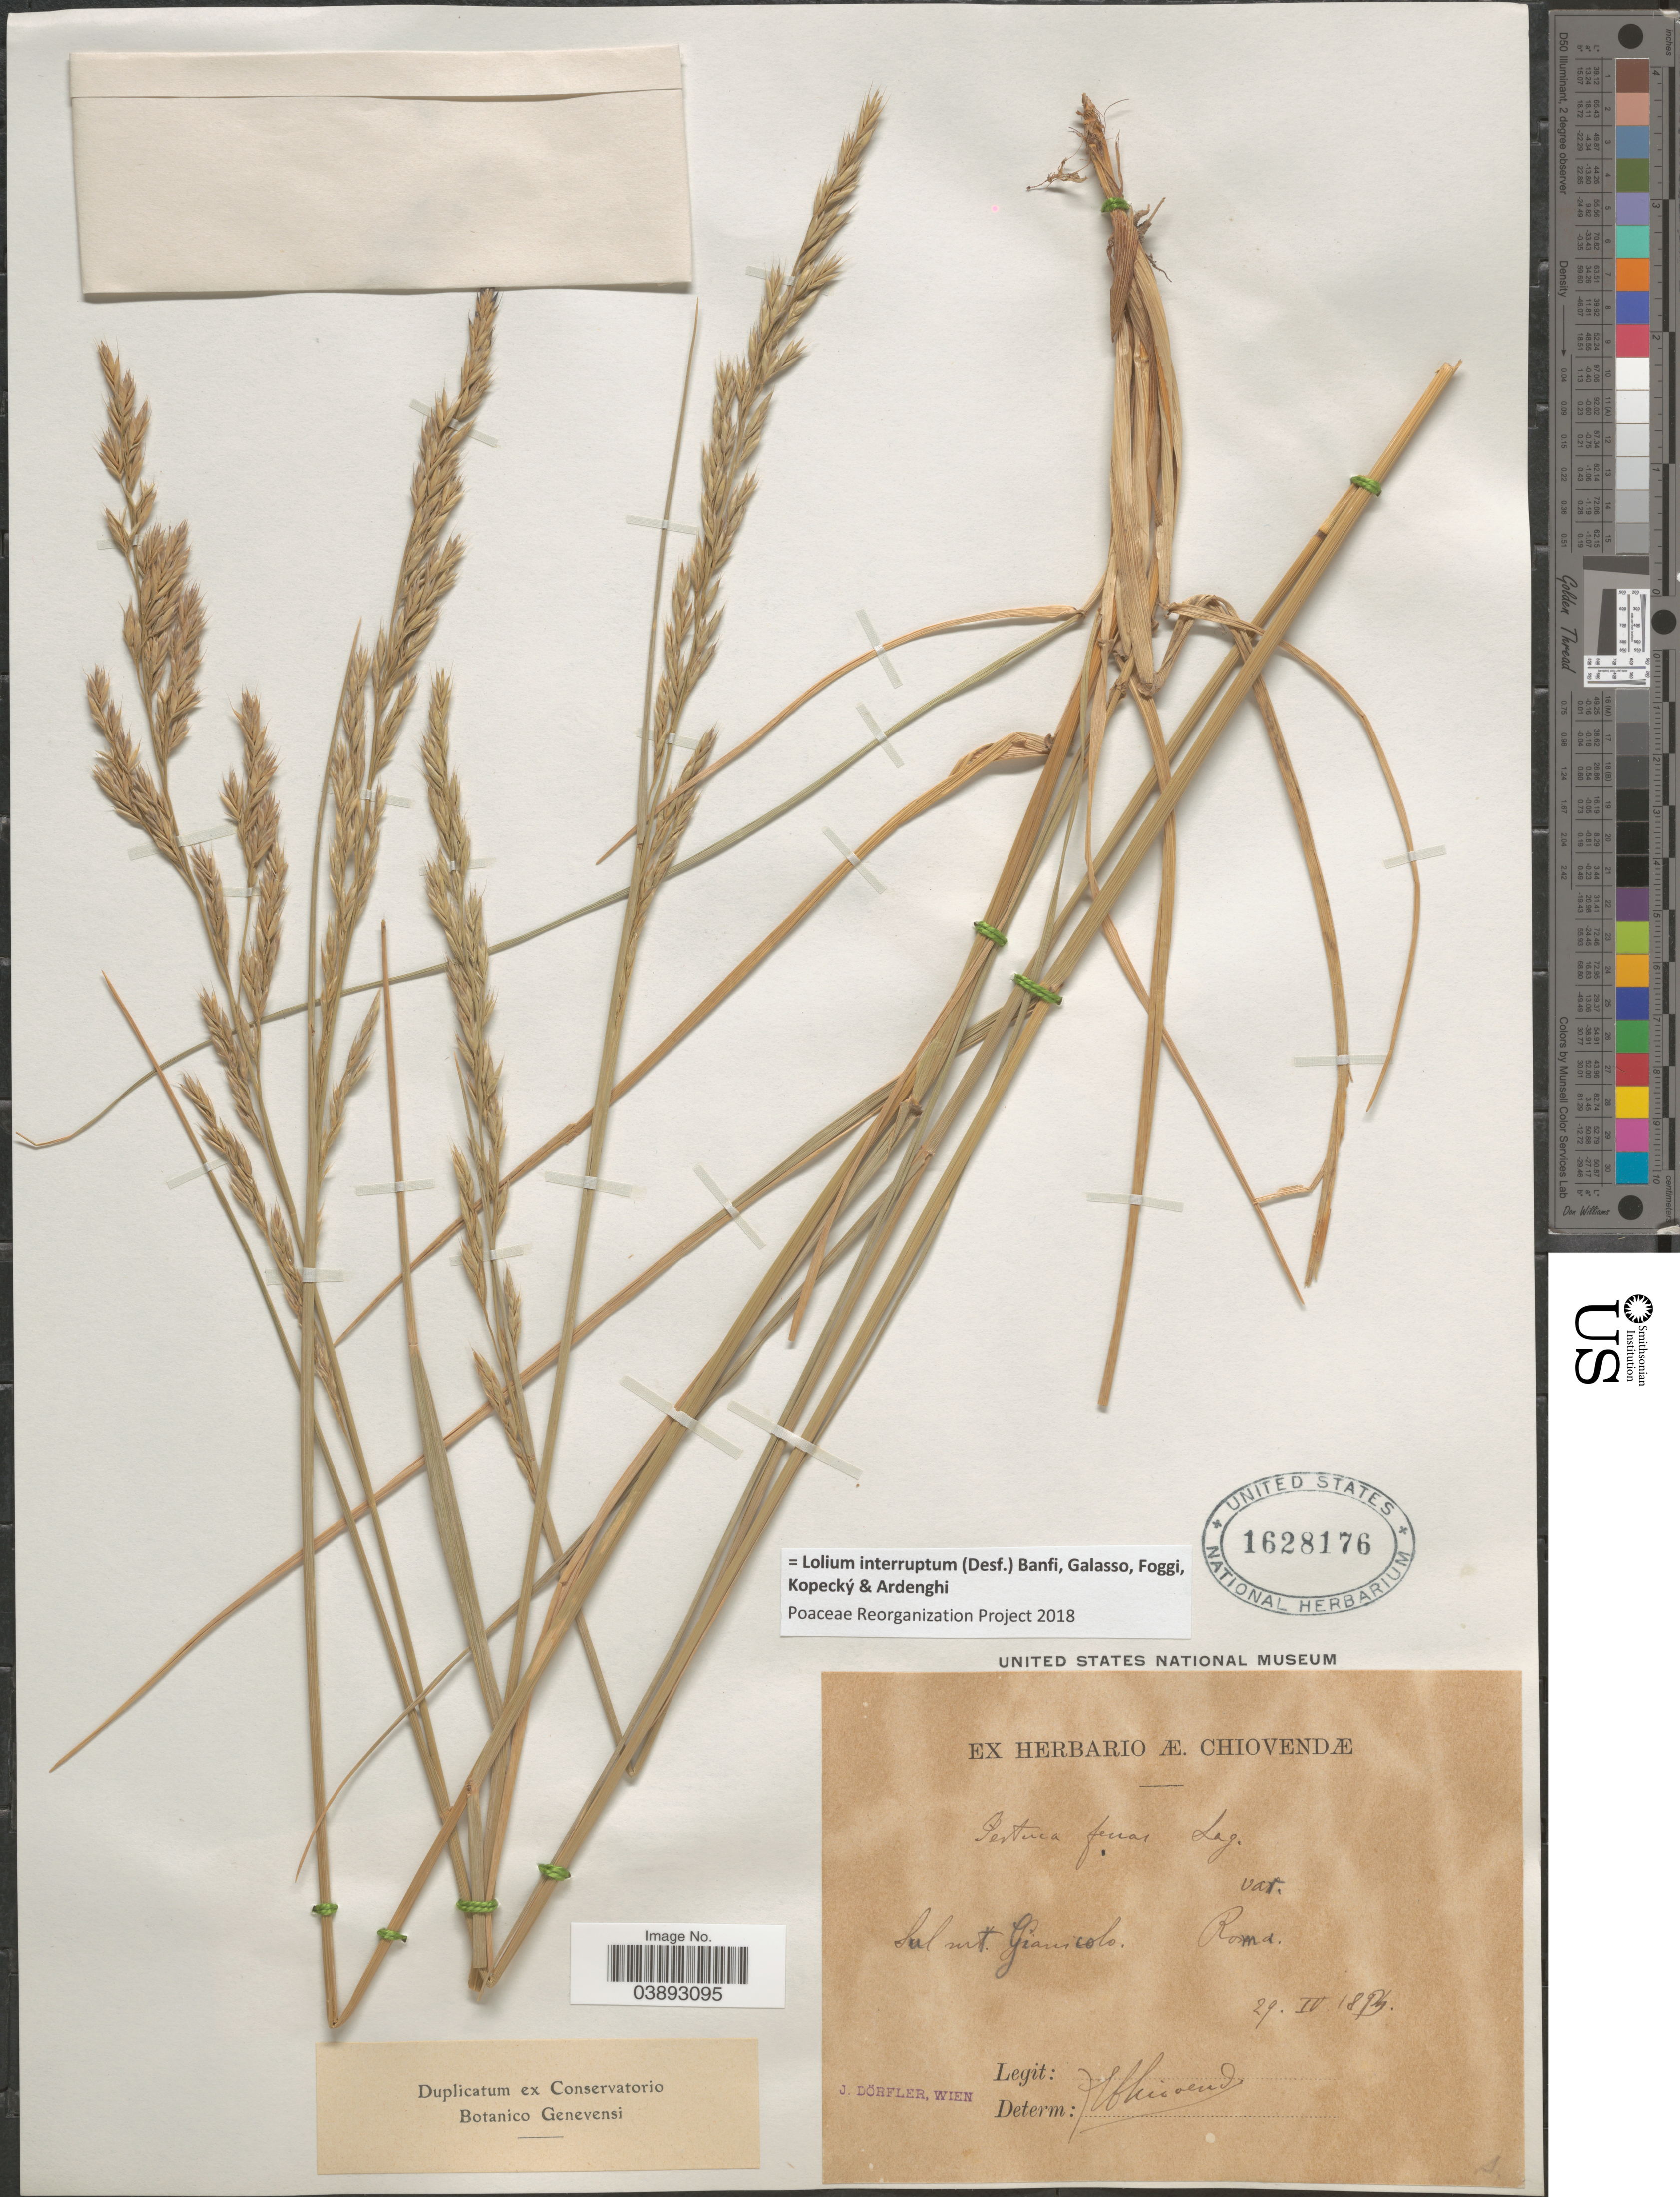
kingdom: Plantae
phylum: Tracheophyta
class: Liliopsida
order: Poales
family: Poaceae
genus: Lolium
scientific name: Lolium interruptum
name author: (Desf.) Banfi et al.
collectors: E. Chiovenda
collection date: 1893-04-29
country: Italy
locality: Sul mt. Gianicolo. Roma.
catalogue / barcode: US 1628176